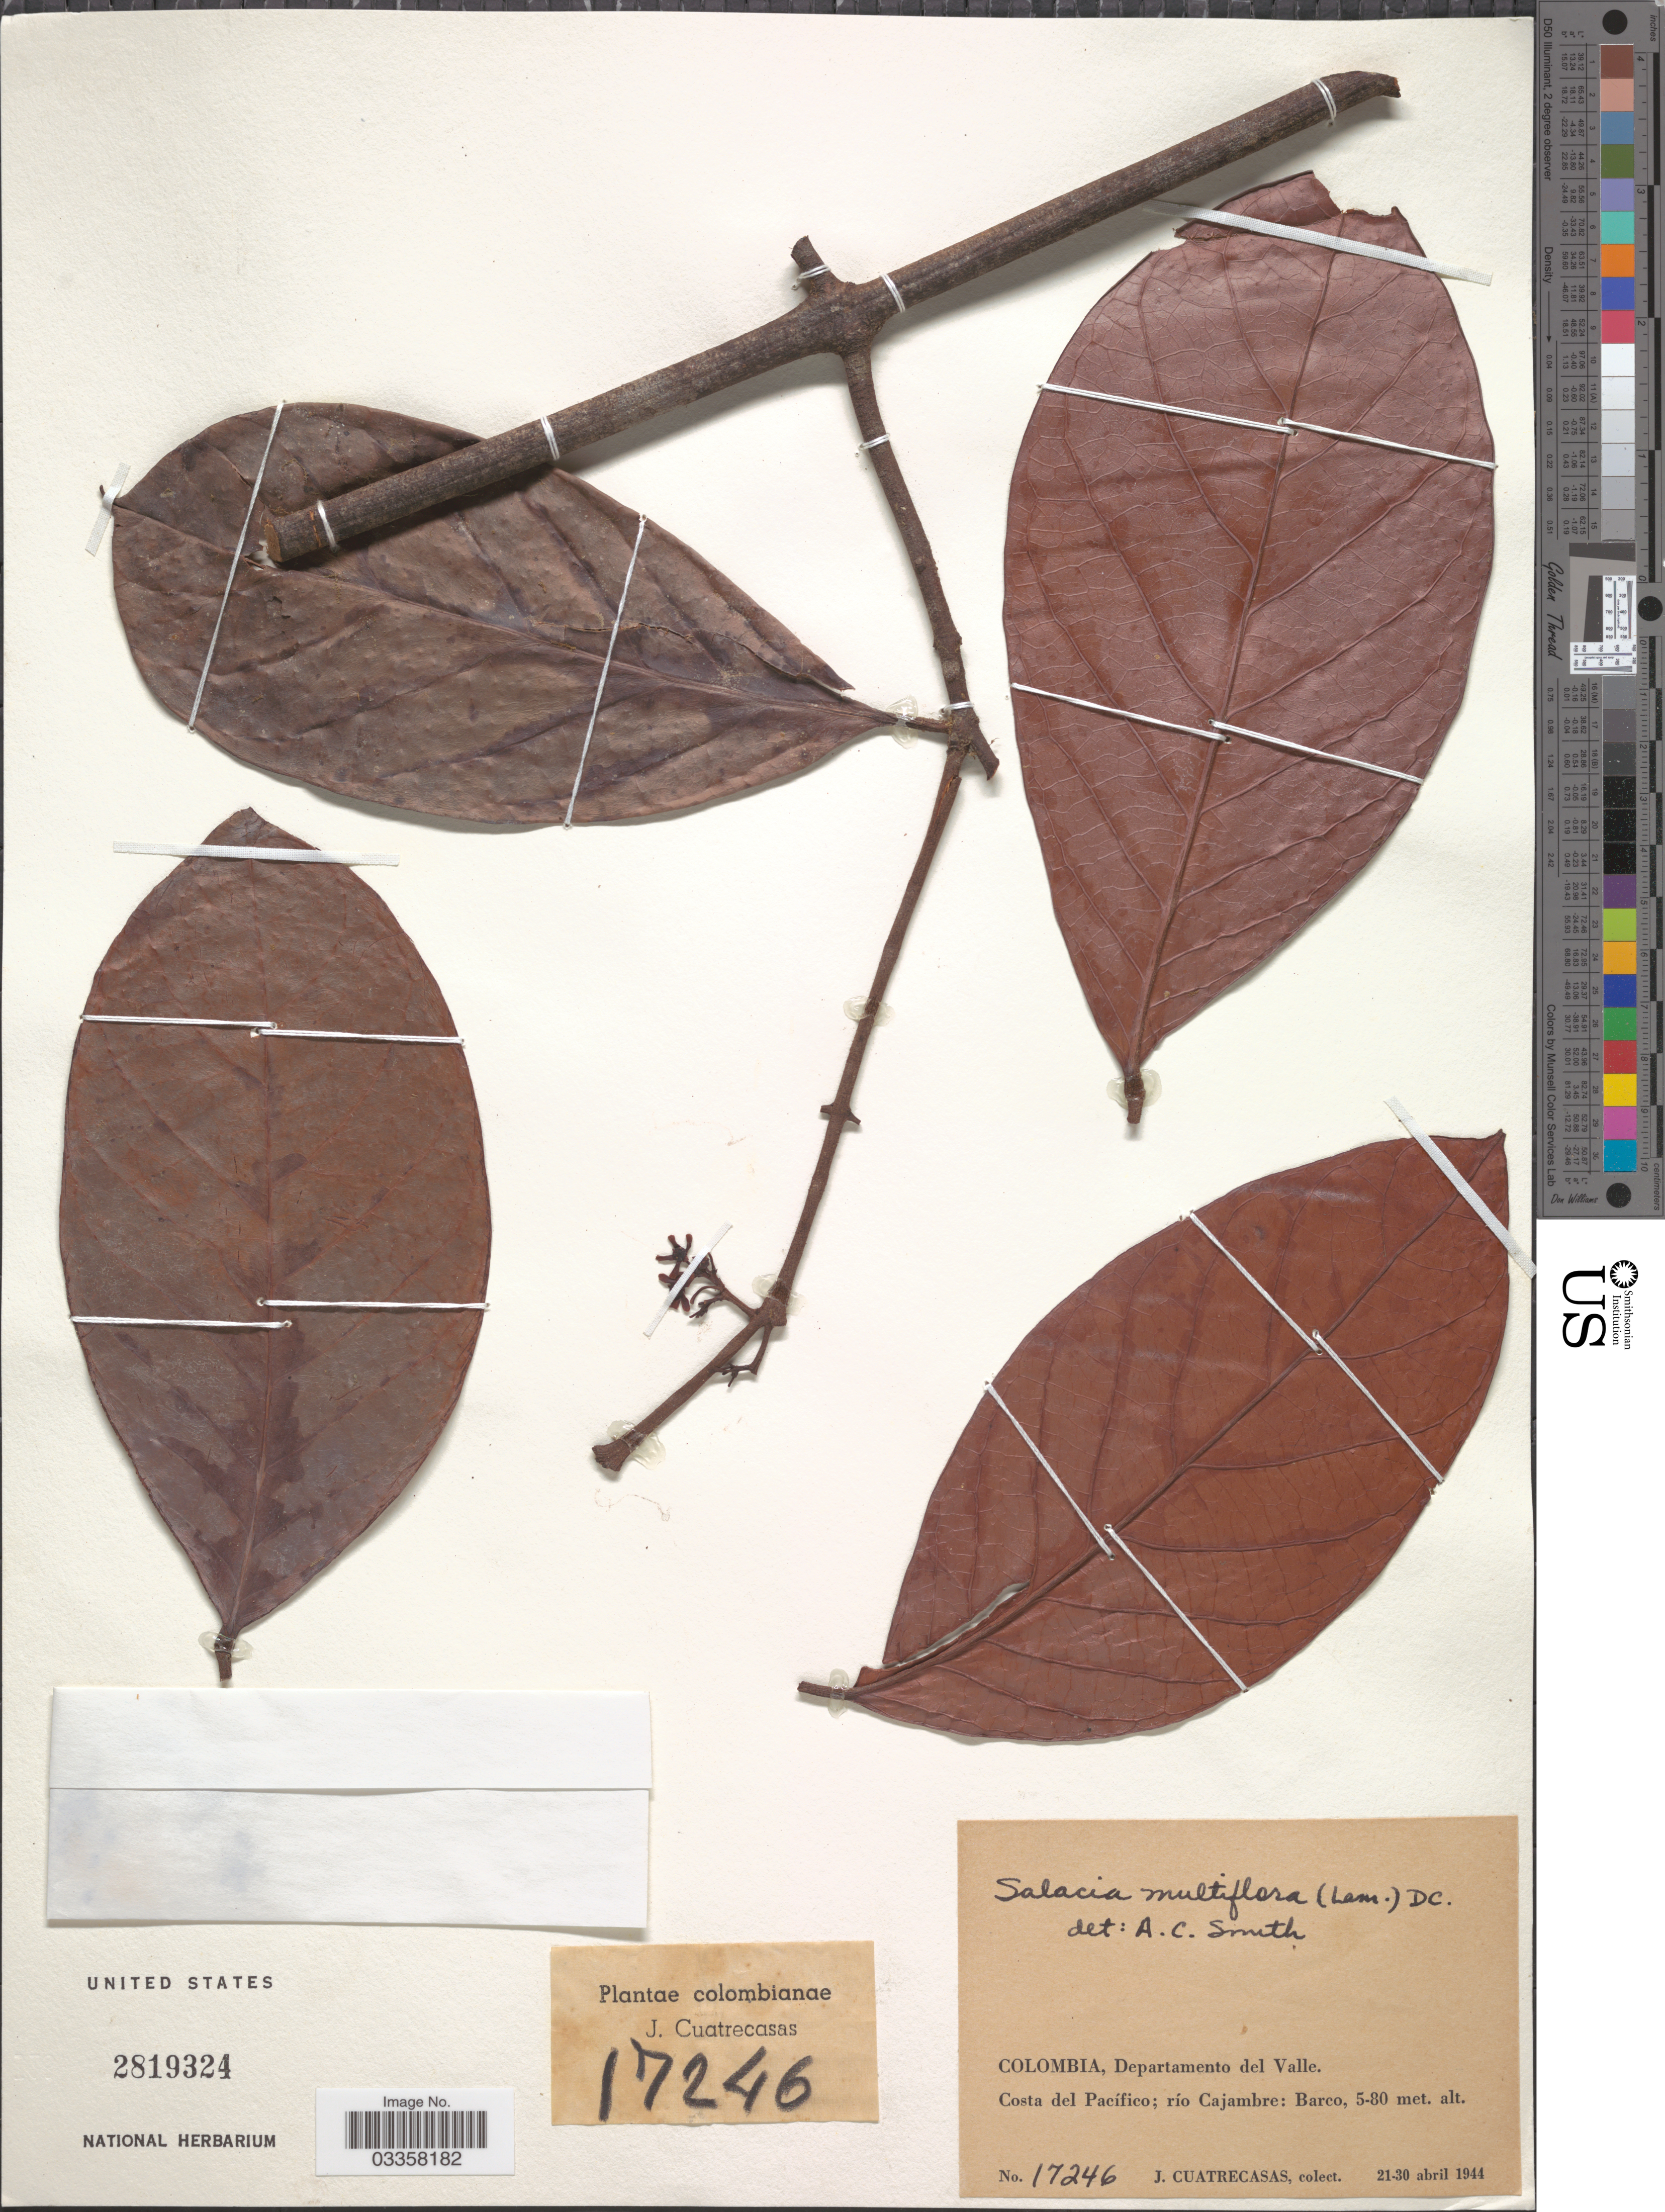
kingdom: Plantae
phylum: Tracheophyta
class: Magnoliopsida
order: Celastrales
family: Celastraceae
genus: Salacia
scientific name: Salacia multiflora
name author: (Lam.) DC.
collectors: J. Cuatrecasas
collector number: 17246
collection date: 1944-04-21/1944-04-30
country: Colombia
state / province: Valle del Cauca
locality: Departamento del Valle, Costa del Pacífico; río Cajambre: Barco.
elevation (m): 5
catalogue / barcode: US 2819324